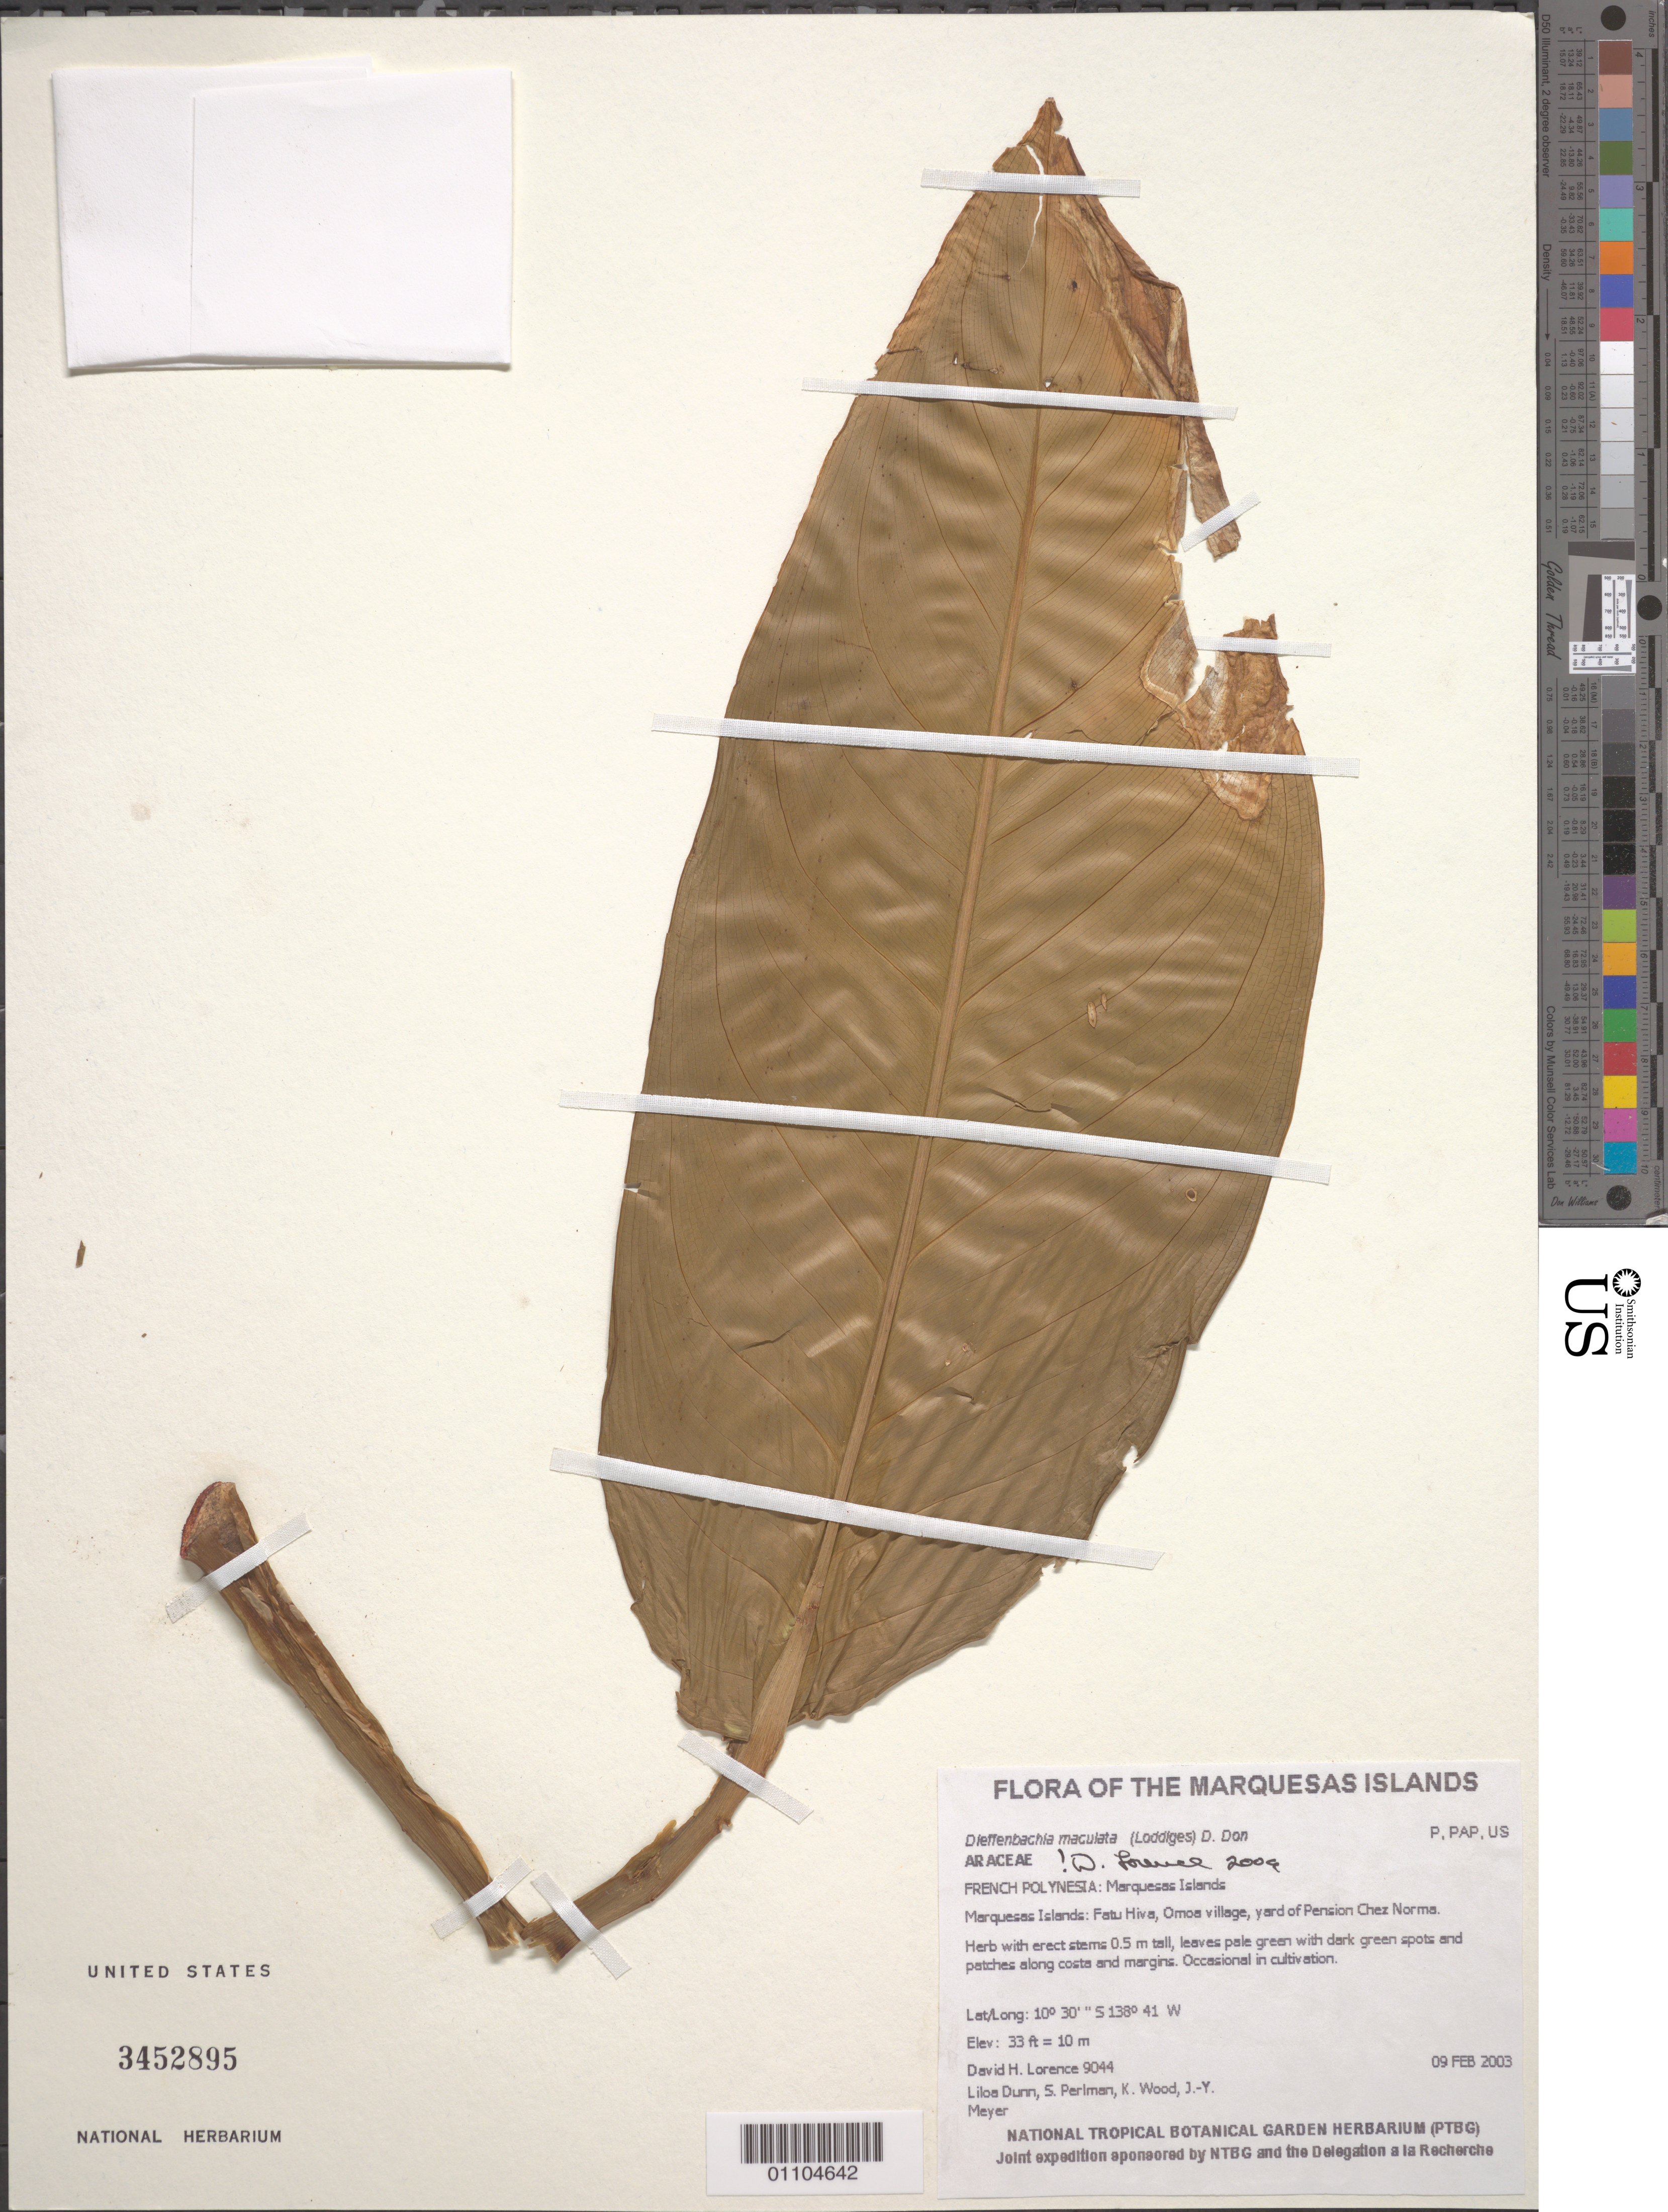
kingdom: Plantae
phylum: Tracheophyta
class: Liliopsida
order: Alismatales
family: Araceae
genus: Dieffenbachia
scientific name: Dieffenbachia seguine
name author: (Jacq.) Schott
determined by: Wagner, W. L., (BOT), Smithsonian Institution - National Museum of Natural History (UNITED STATES)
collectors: D. Lorence, L. Dunn, S. P. Perlman, K. R. Wood & J.-Y. Meyer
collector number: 9044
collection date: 2003-02-09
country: French Polynesia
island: Fatu Hiva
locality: Omoa village, yard of Pension Chez Norma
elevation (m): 10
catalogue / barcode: US 3452895